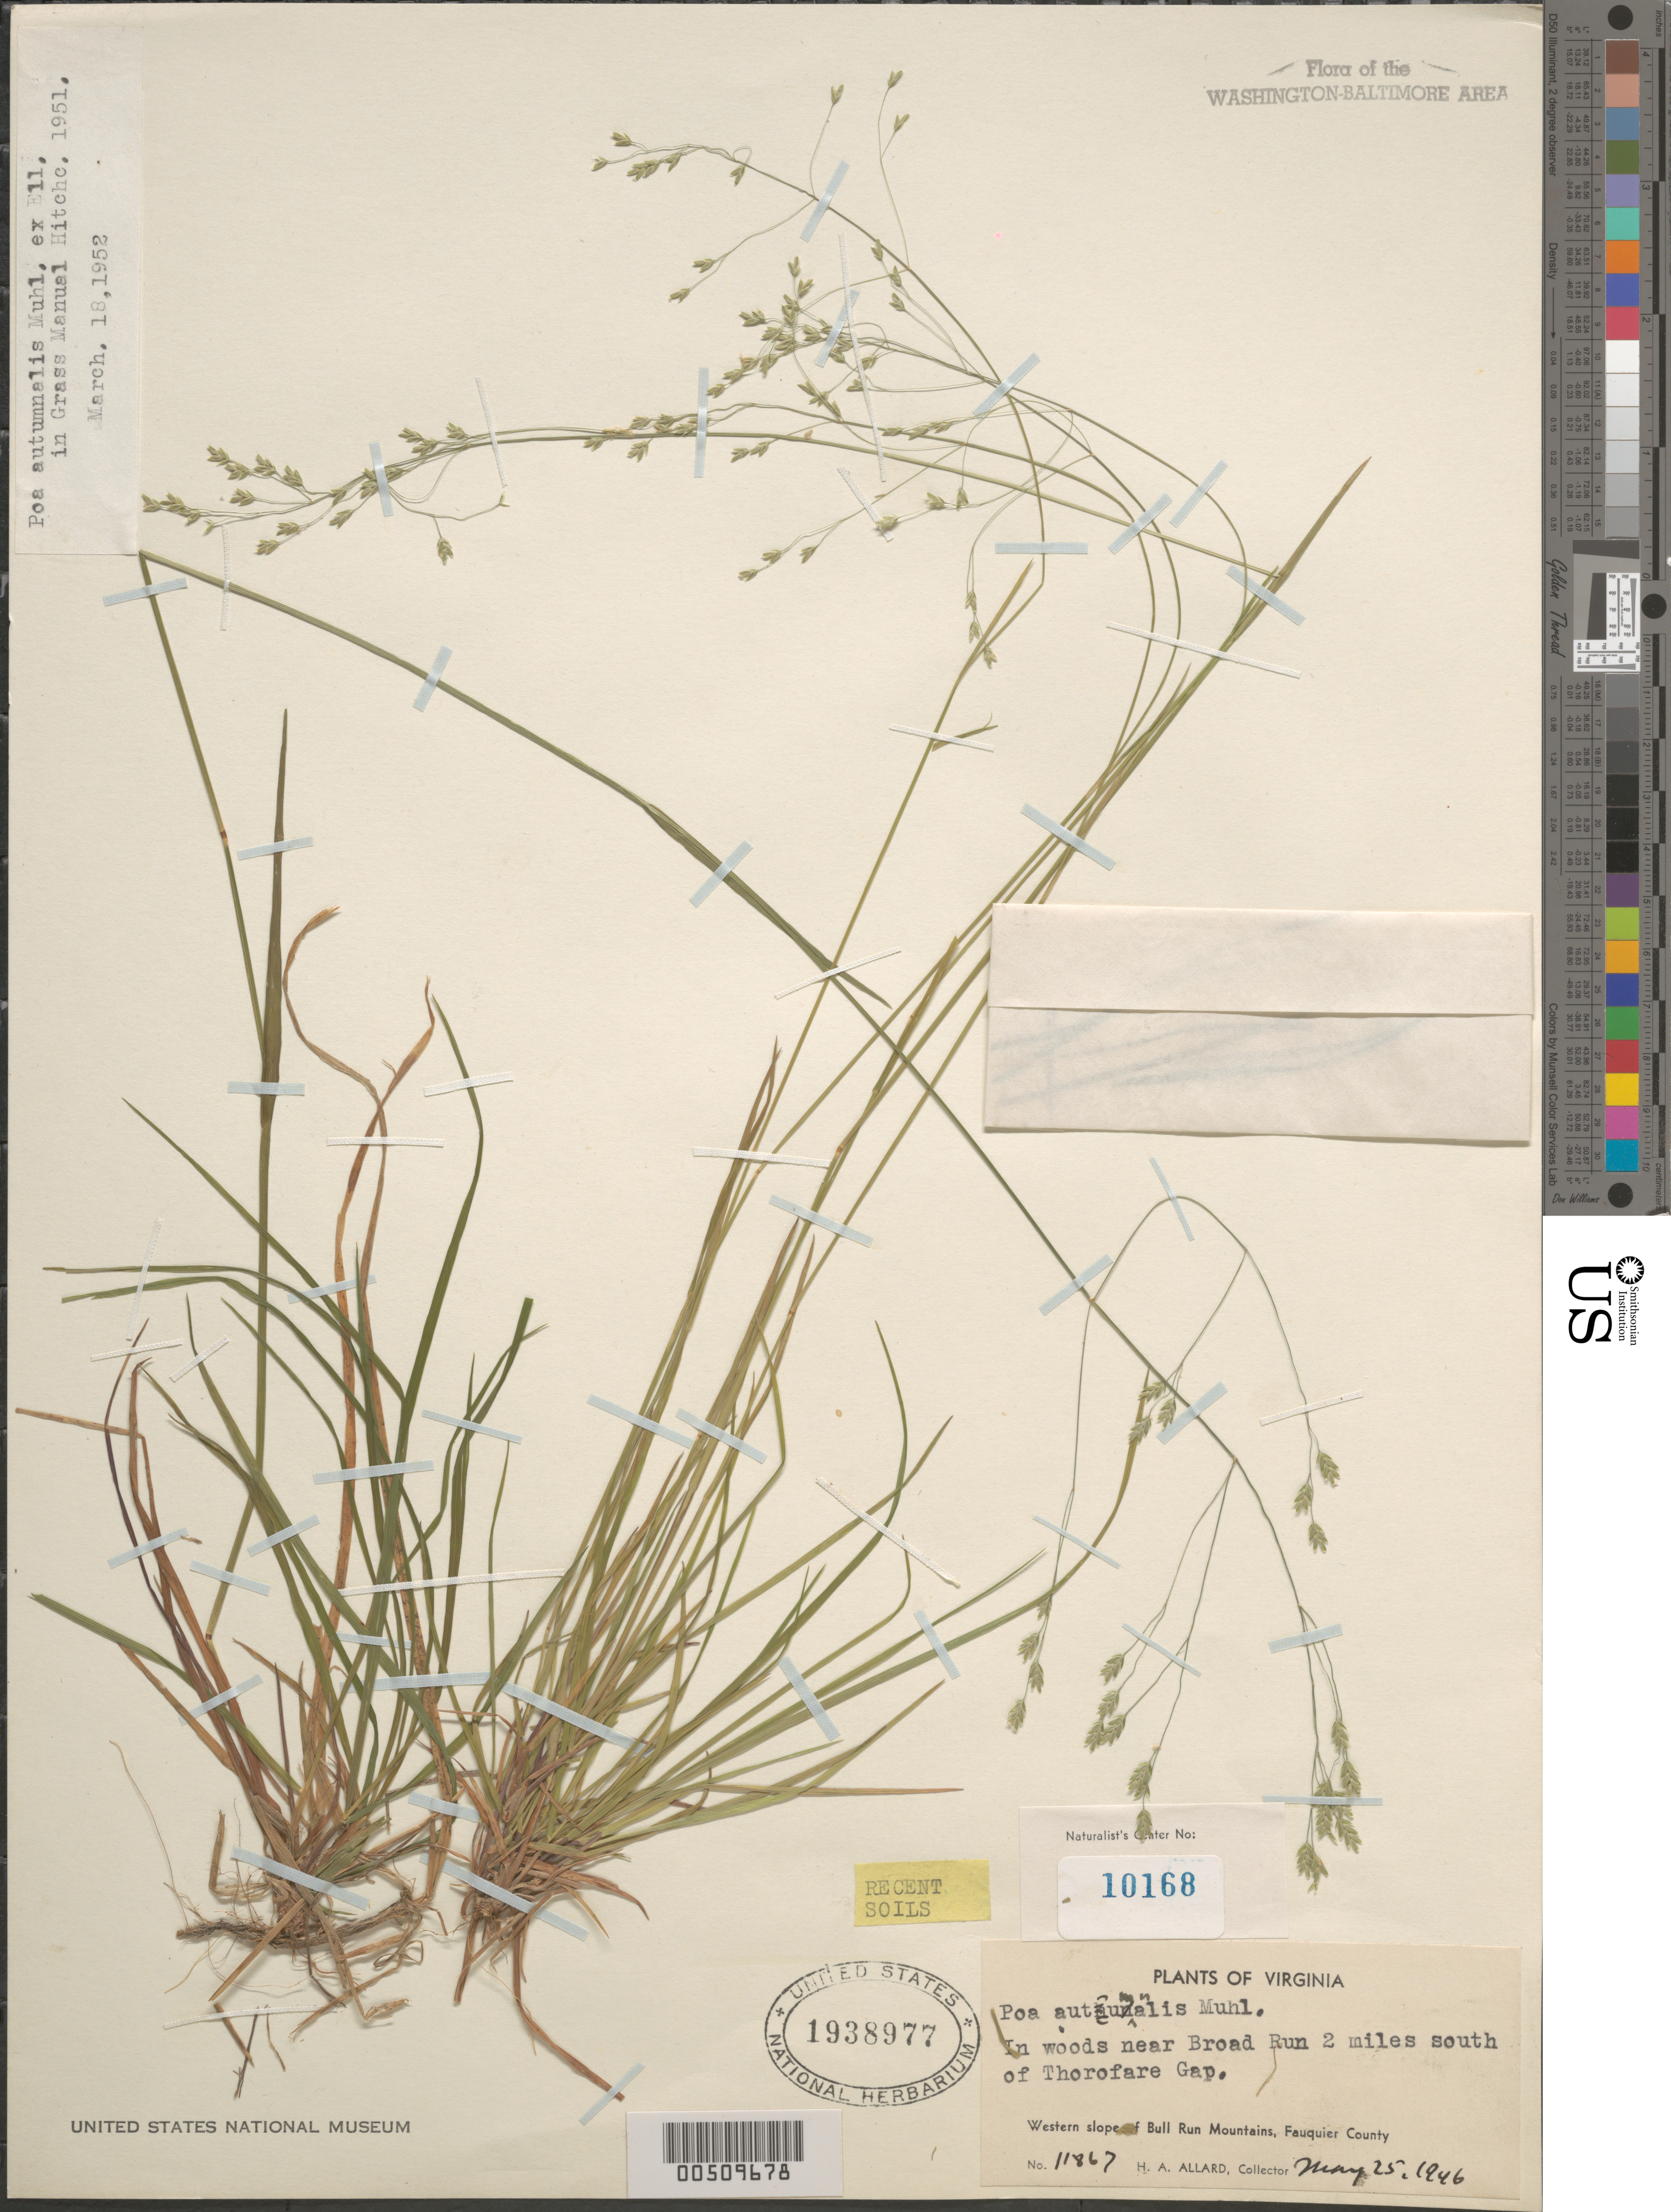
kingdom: Plantae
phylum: Tracheophyta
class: Liliopsida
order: Poales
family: Poaceae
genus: Poa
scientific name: Poa autumnalis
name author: Muhl. ex Elliott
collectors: H. A. Allard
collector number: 11867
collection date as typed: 25 May 1946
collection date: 1946-05-25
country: United States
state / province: Virginia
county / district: Fauquier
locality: Bull Run Mts., 2 mi. S of Thoroughfare Gap, near Broad Run Bull Run Mts.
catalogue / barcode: US 1938977